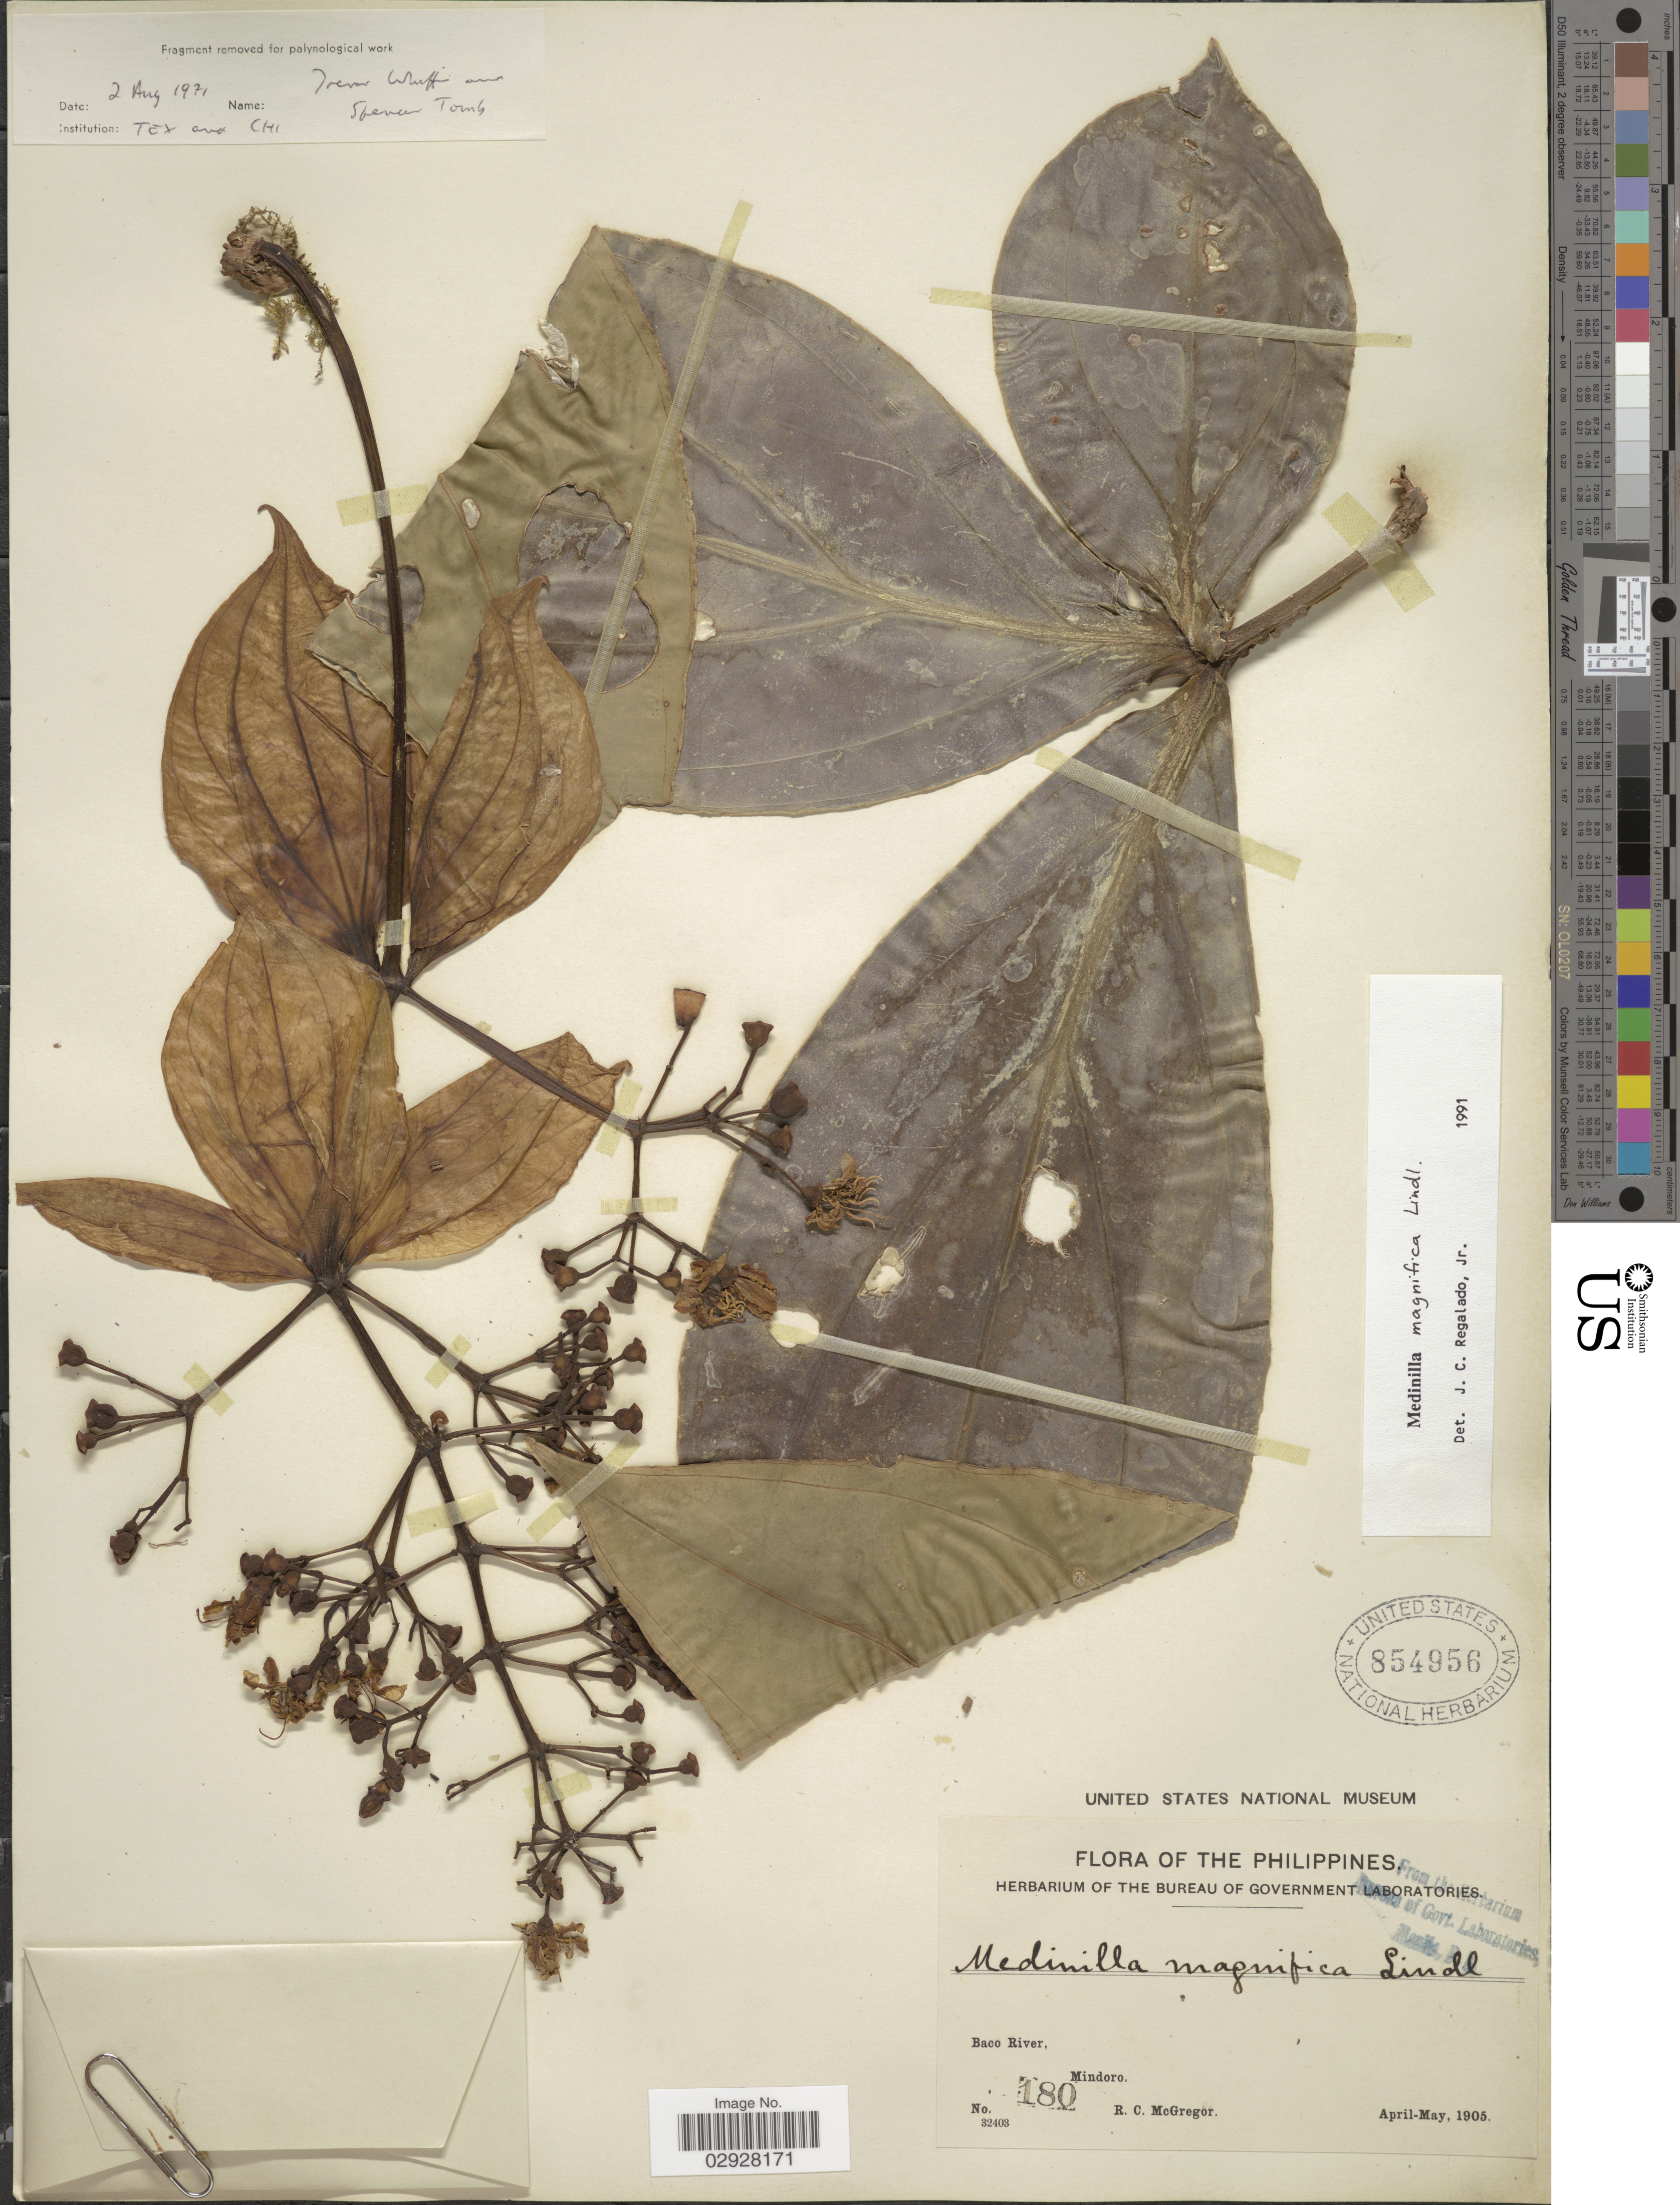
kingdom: Plantae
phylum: Tracheophyta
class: Magnoliopsida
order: Myrtales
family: Melastomataceae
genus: Medinilla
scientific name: Medinilla magnifica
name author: Lindl.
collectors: R. C. McGregor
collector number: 180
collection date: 1905-04/1905-05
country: Philippines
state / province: Mimaropa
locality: Baco River, Mindoro.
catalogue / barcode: US 854956